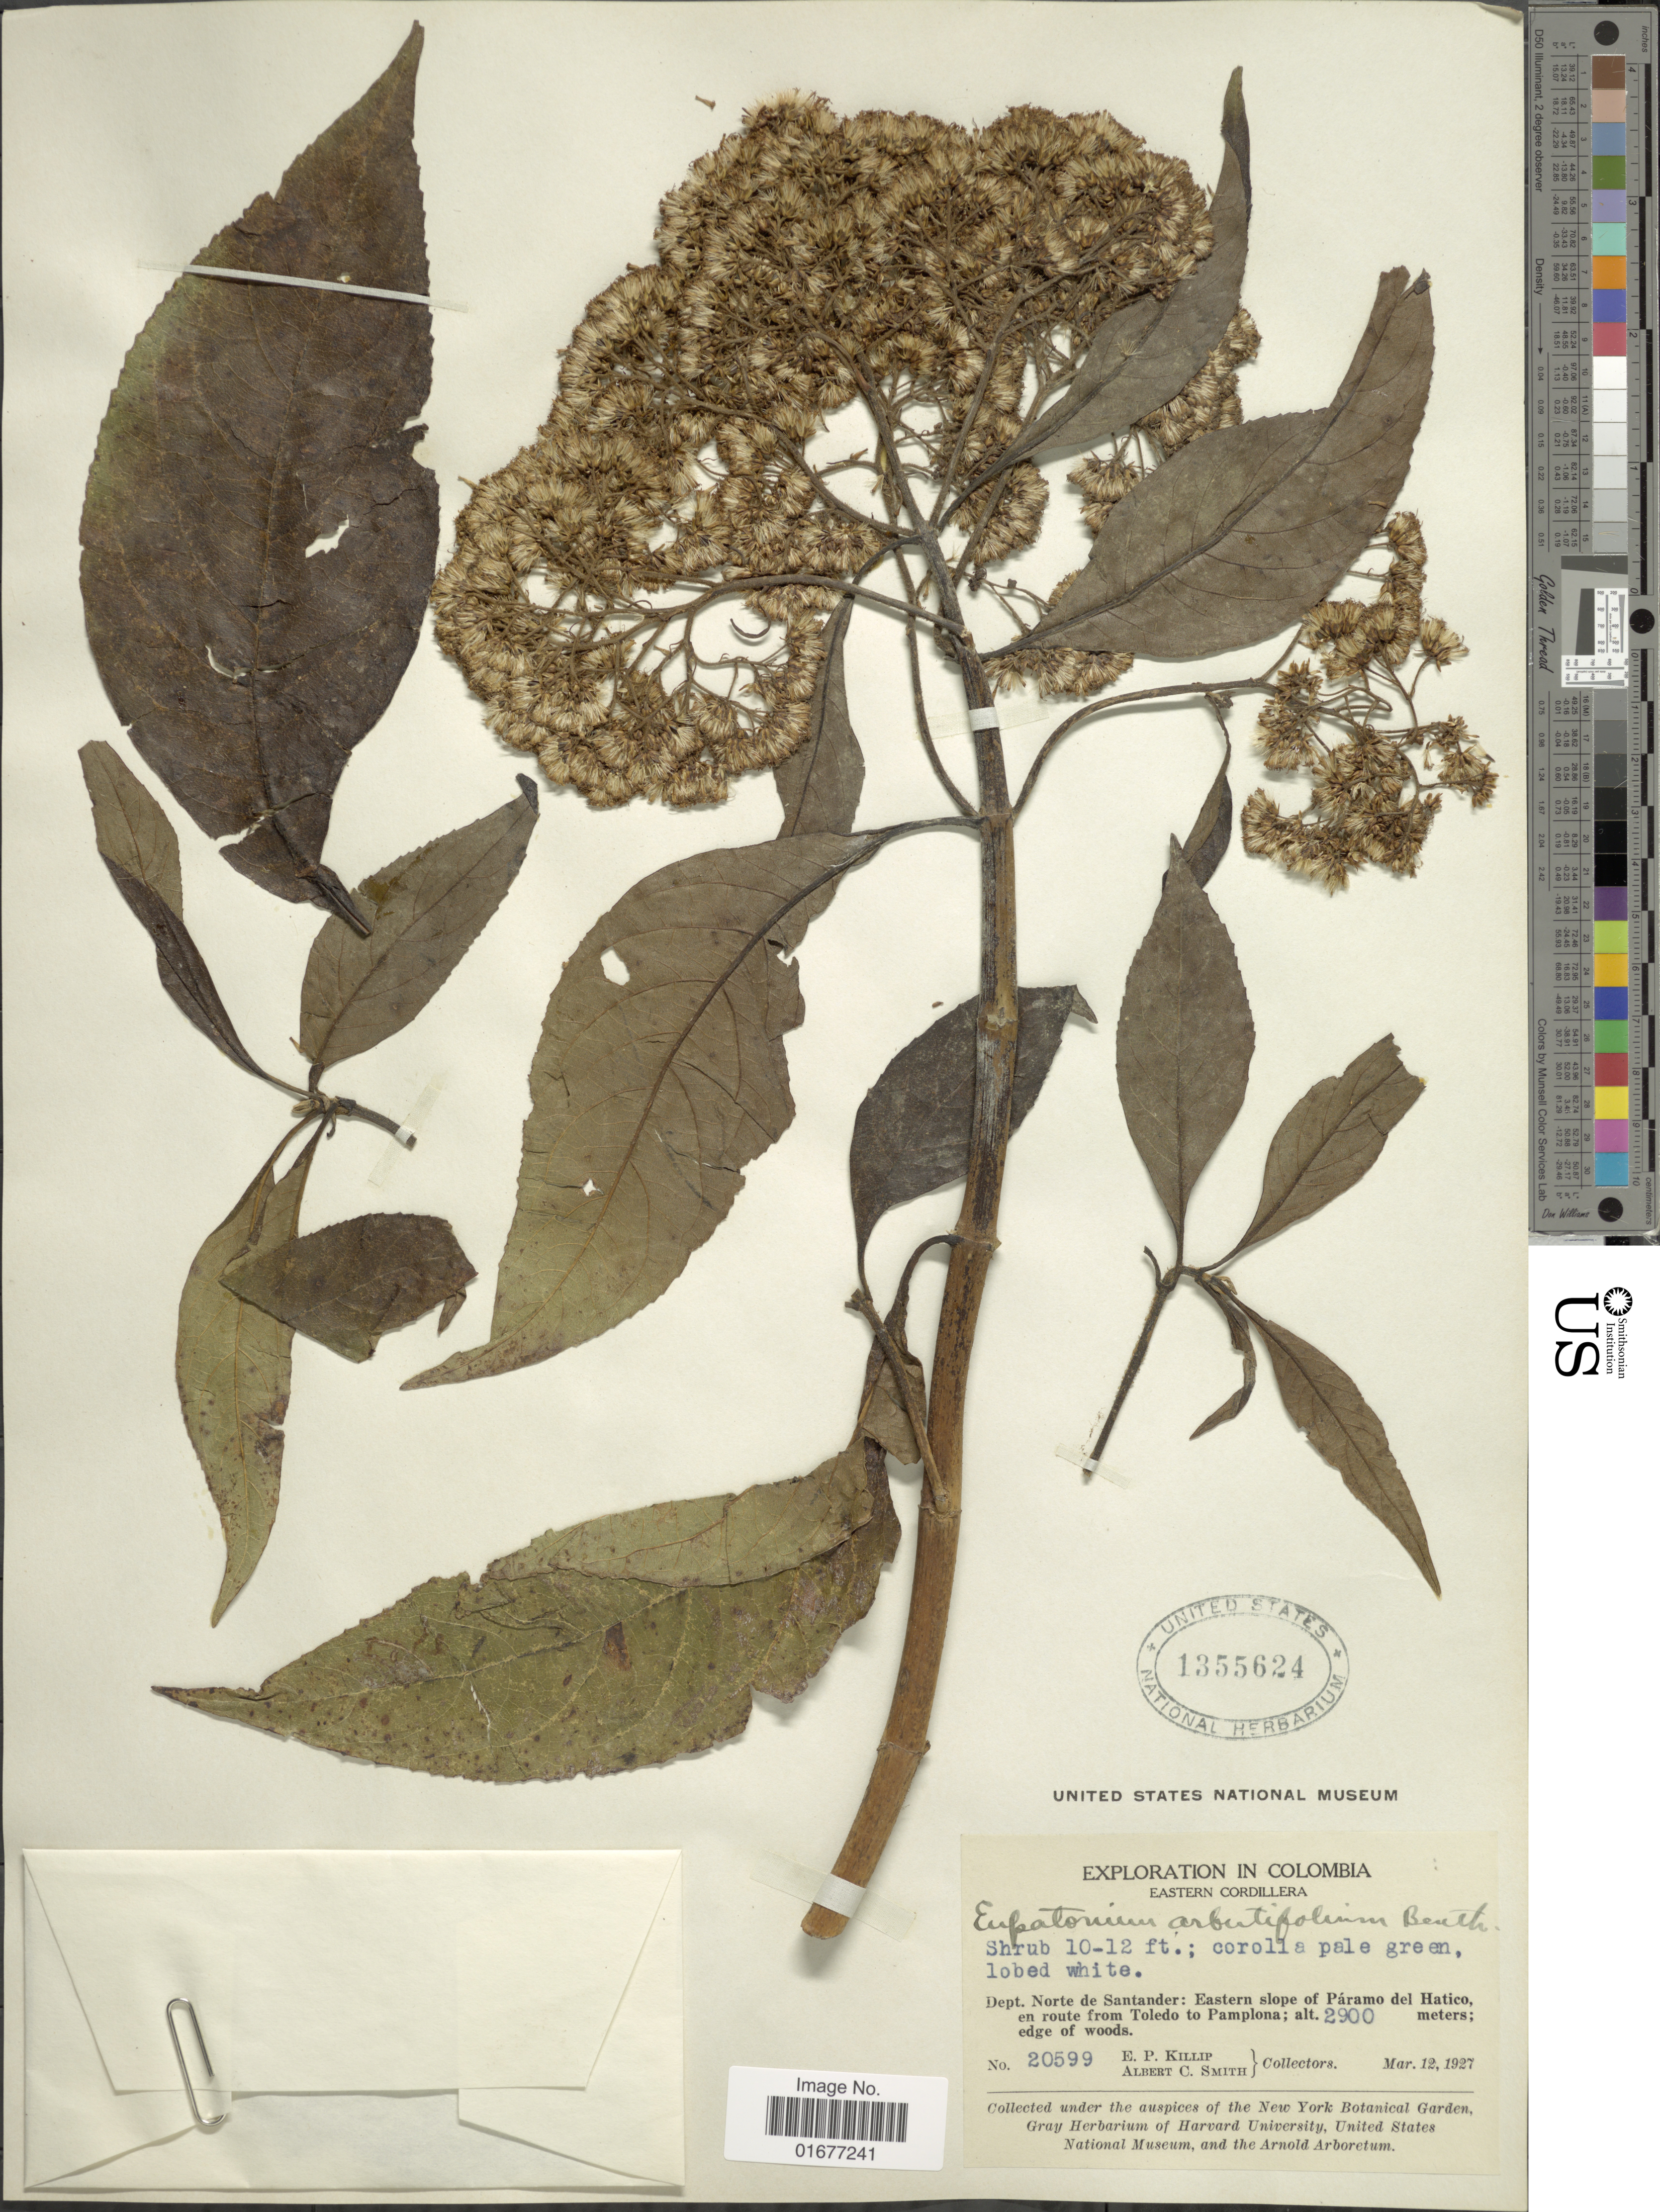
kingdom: Plantae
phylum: Tracheophyta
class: Magnoliopsida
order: Asterales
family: Asteraceae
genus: Ageratina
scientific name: Ageratina arbutifolia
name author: (Benth.) R.M. King & H. Rob.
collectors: E. P. Killip & A. C. Smith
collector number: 20599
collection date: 1927-03-12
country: Colombia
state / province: Norte de Santander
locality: Eastern slope of Paramo del Hatico, en route from Toledo to Pamplona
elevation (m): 2900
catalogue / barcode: US 1355624